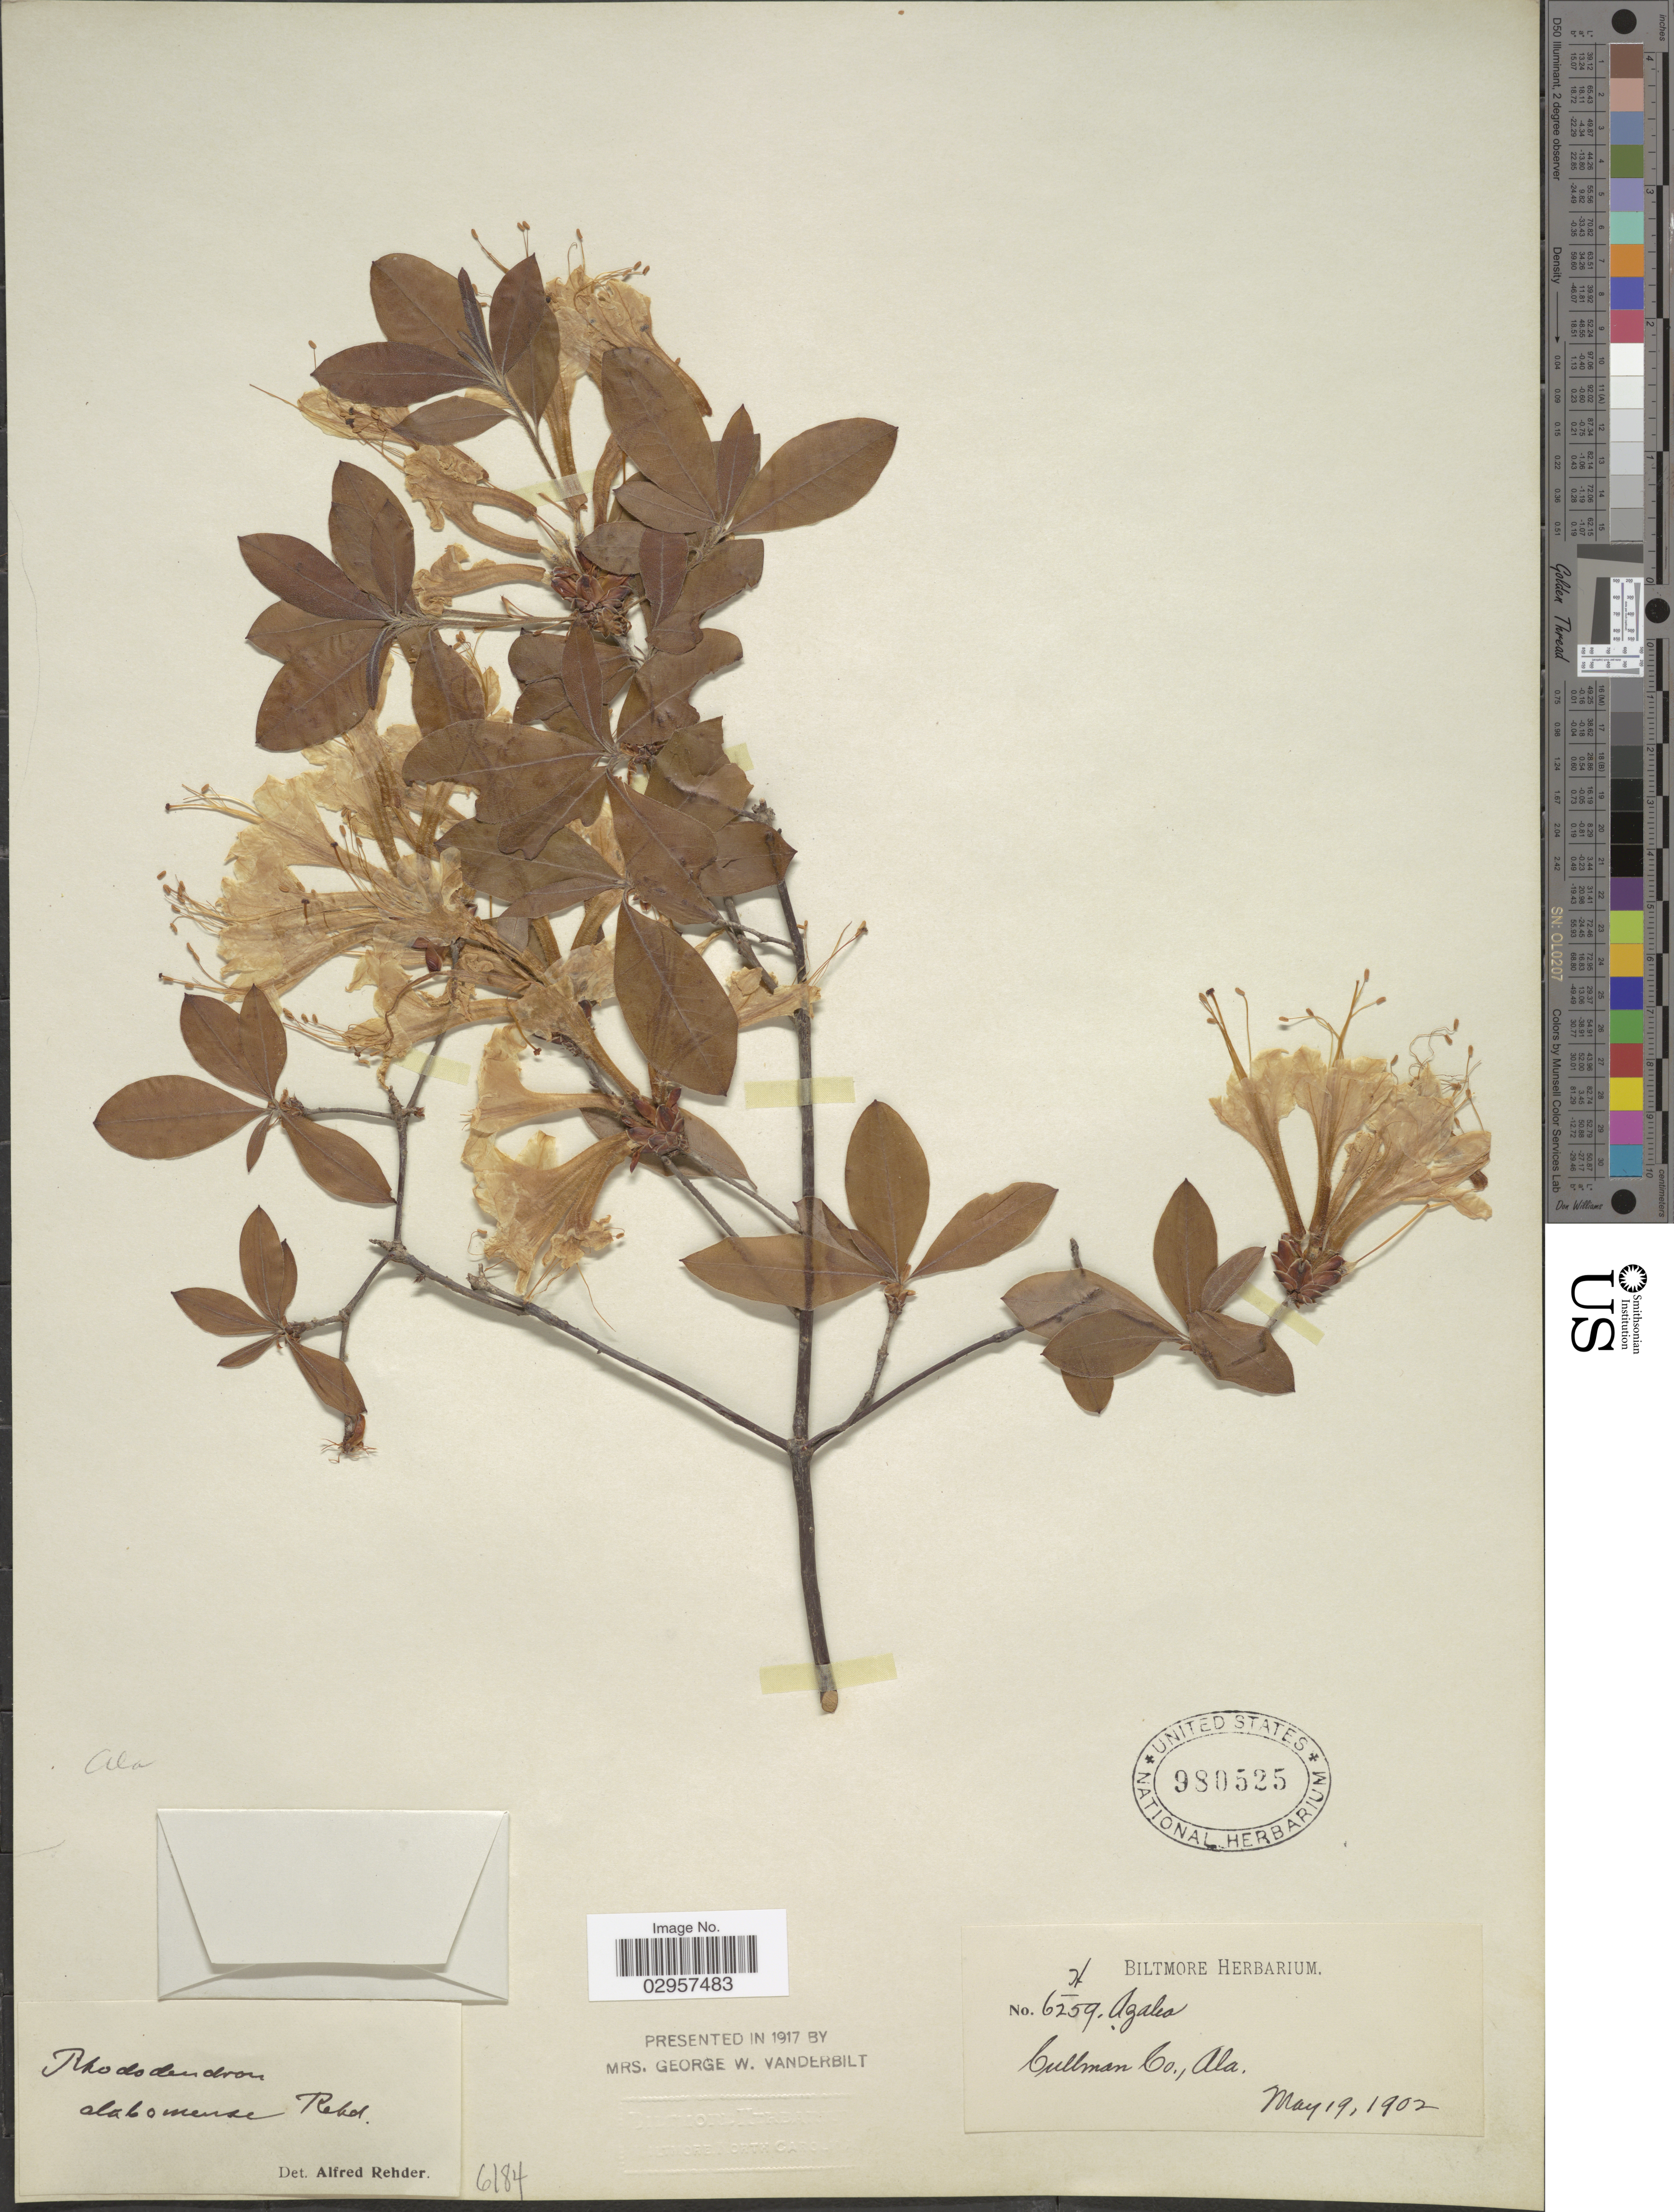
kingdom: Plantae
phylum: Tracheophyta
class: Magnoliopsida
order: Ericales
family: Ericaceae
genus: Rhododendron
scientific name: Rhododendron alabamense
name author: Rehder in E.H. Wilson & Rehder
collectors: ex herb. Biltmore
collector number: H/6259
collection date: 1902-05-19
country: United States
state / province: Alabama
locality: Cullman Co.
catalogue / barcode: US 980525